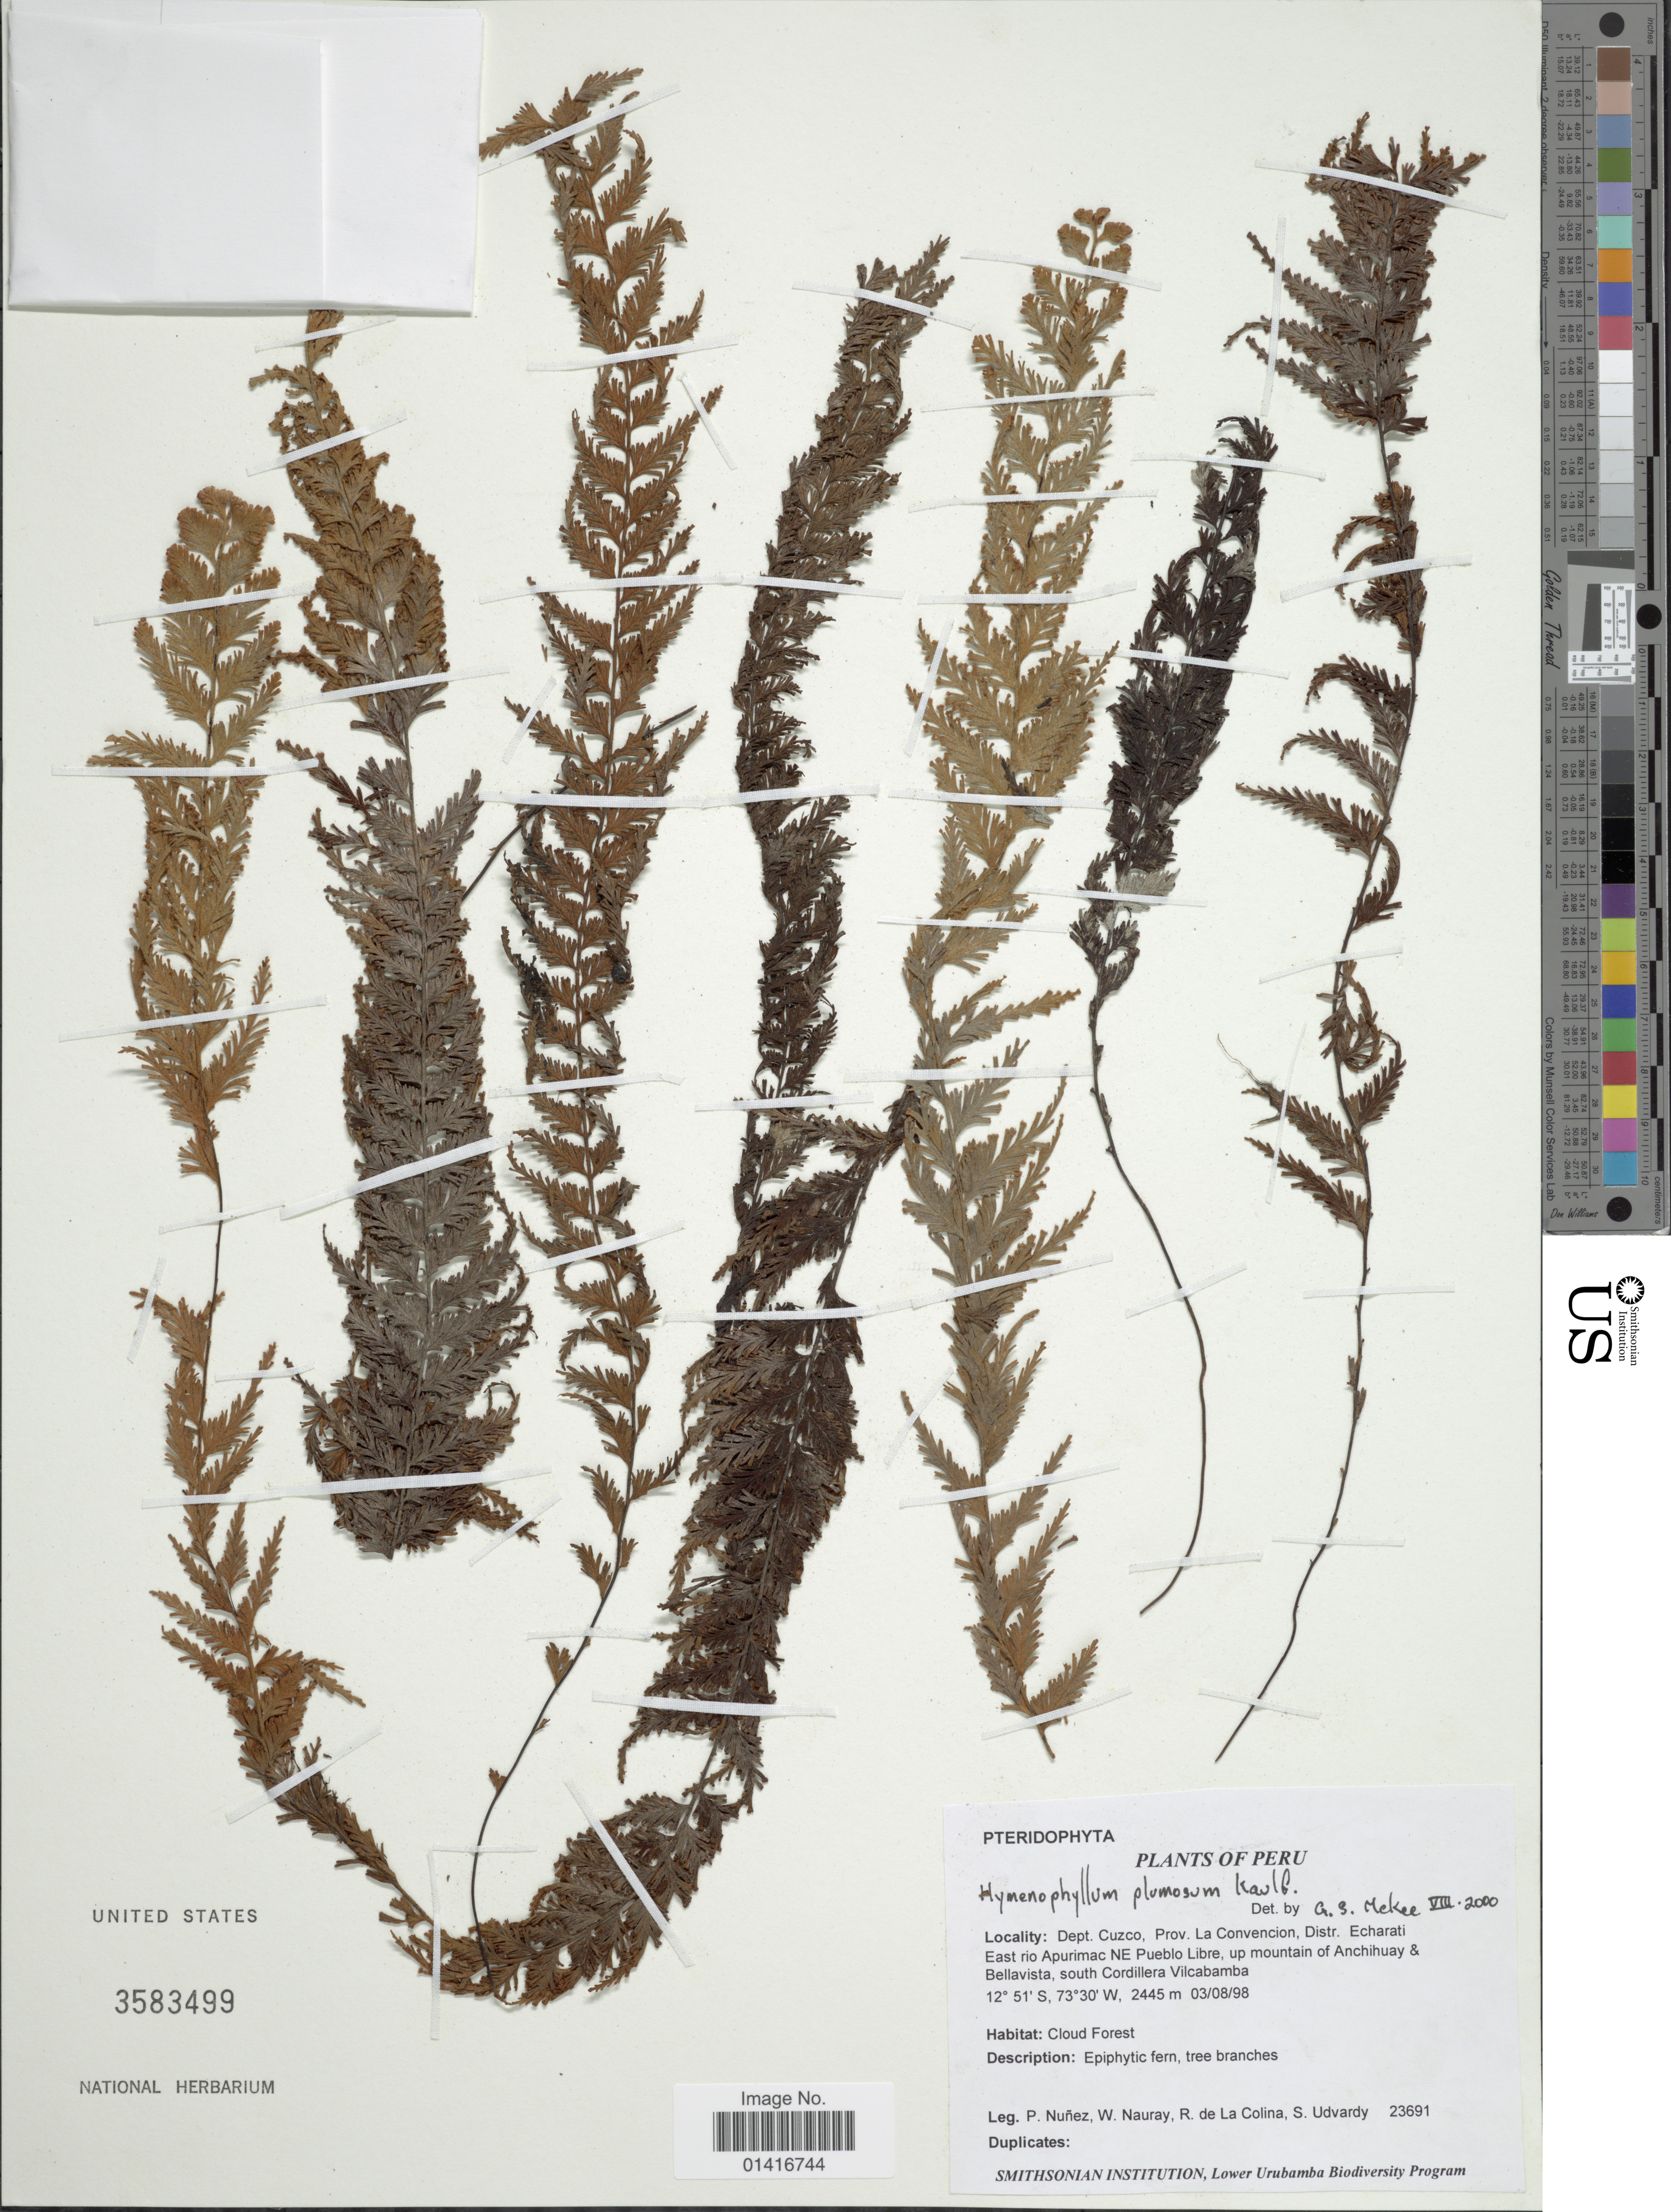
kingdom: Plantae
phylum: Tracheophyta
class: Polypodiopsida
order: Hymenophyllales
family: Hymenophyllaceae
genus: Hymenophyllum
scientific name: Hymenophyllum plumosum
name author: Kaulf.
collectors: P. Nuñez V., W. Nauray, R. de La Colina & S. Udvardy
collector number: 23691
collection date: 1998-08-03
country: Peru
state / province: Cusco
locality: Dept. Cuzco, Prov. La Convencion. Distr. Echarati East rio Apurimac NE Pueblo Libre, up mountain of Anchihuay & Bellavista, south Cordillera Vilcabamba.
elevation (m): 2445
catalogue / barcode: US 3583499